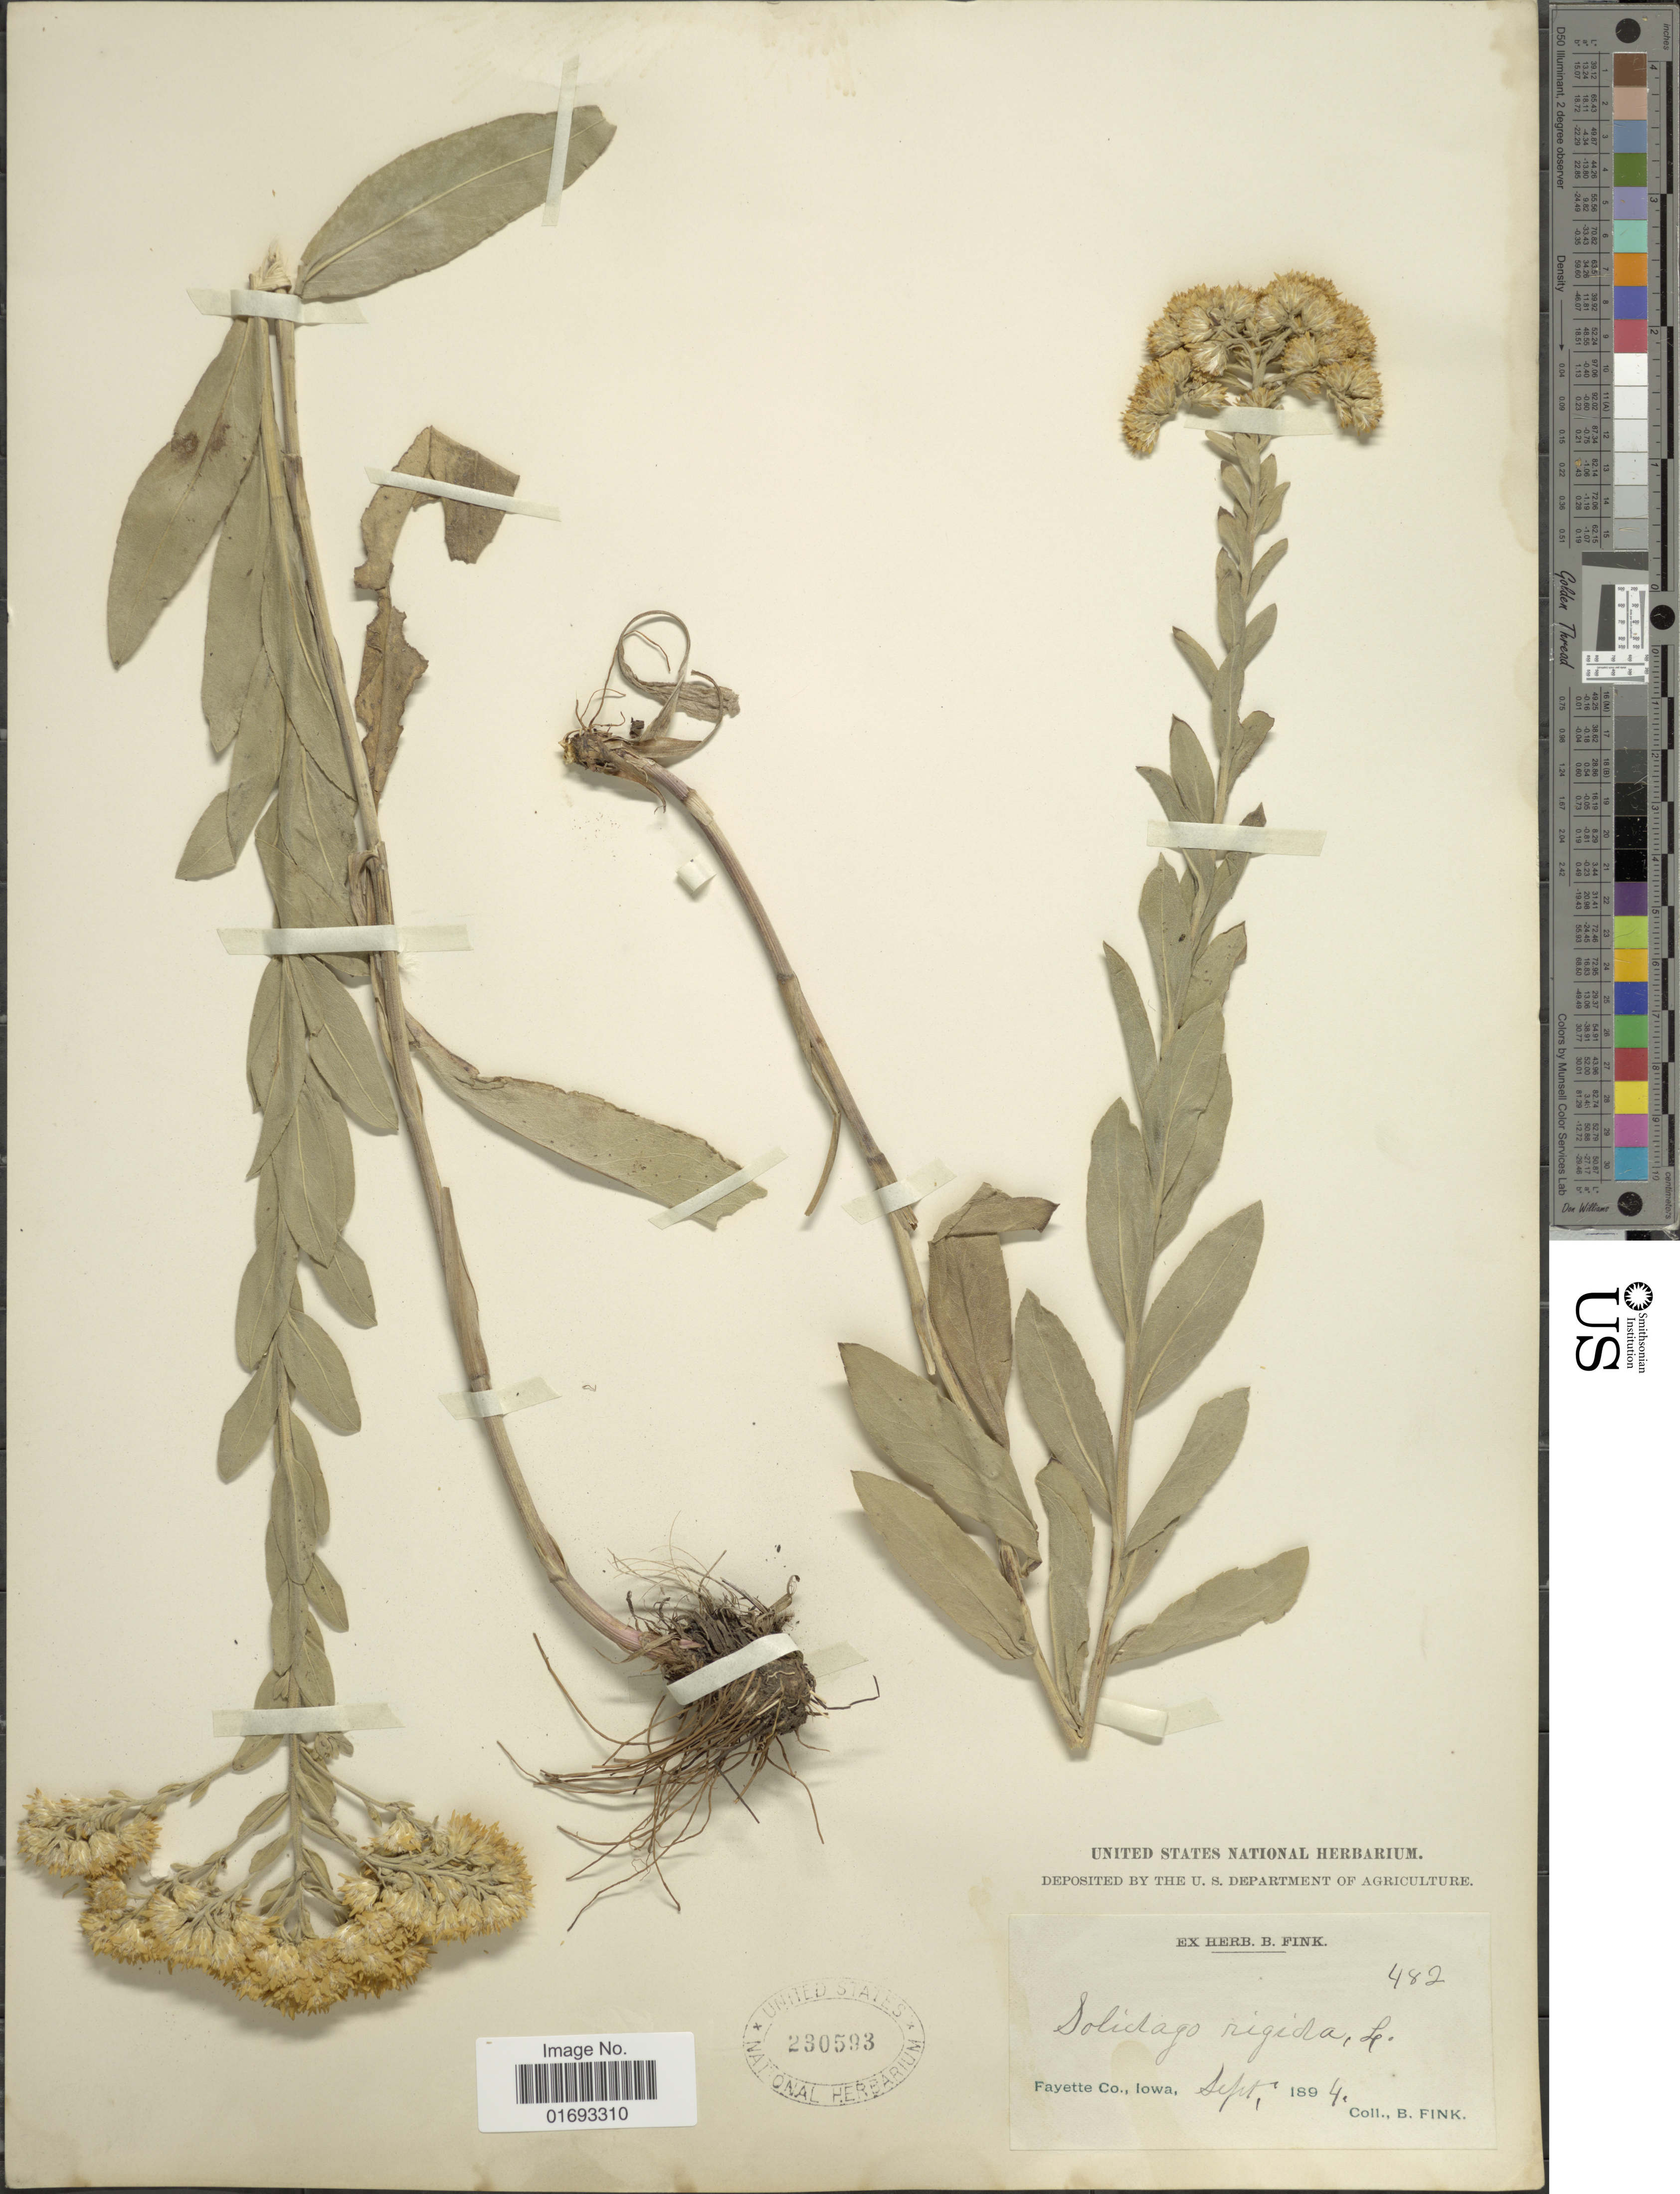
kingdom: Plantae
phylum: Tracheophyta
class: Magnoliopsida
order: Asterales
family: Asteraceae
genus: Oligoneuron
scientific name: Oligoneuron rigidum var. rigidum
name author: (L.) Small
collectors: B. Fink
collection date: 1894-09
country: United States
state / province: Iowa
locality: Fayette Co.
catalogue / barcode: US 230593